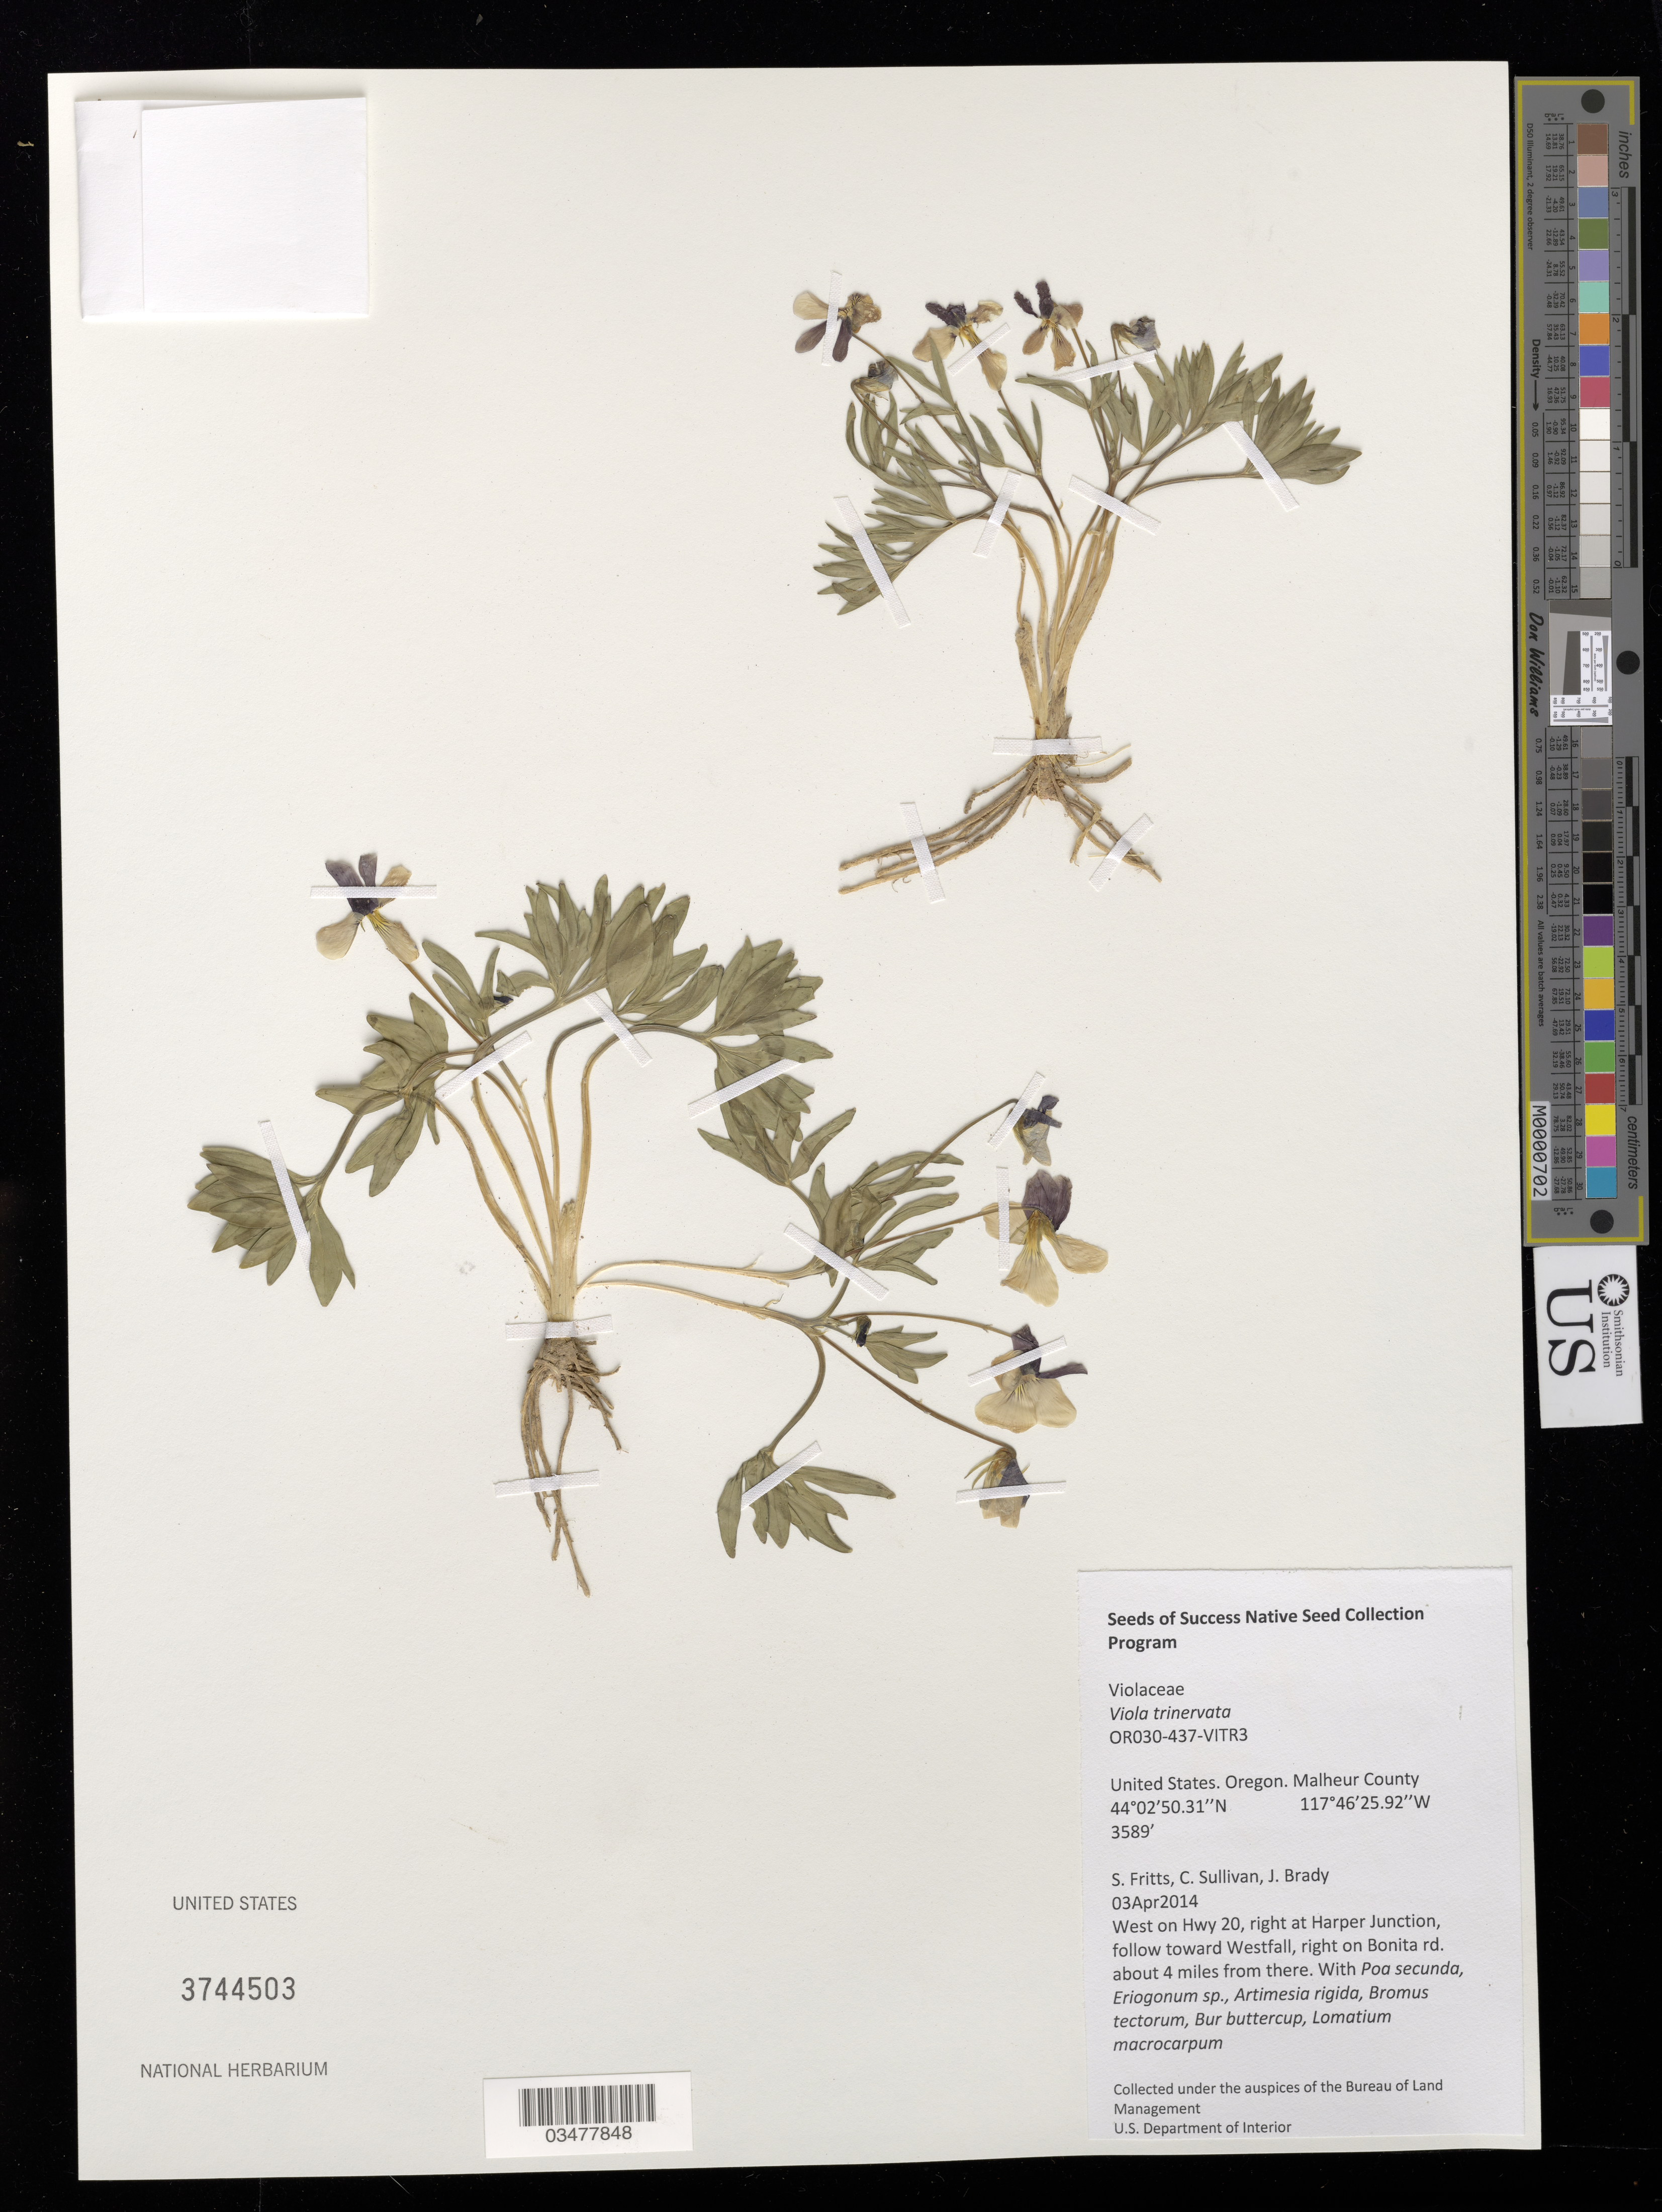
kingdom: Plantae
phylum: Tracheophyta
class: Magnoliopsida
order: Malpighiales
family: Violaceae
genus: Viola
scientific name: Viola trinervata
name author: (J.T. Howell) J.T. Howell ex A. Gray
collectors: S. Fritts, C. Sullivan & J. Brady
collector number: OR030-437-VITR3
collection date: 2014-04-03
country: United States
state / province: Oregon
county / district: Malheur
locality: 4 mi. on Bonita rd.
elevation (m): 1094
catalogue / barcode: US 3744503